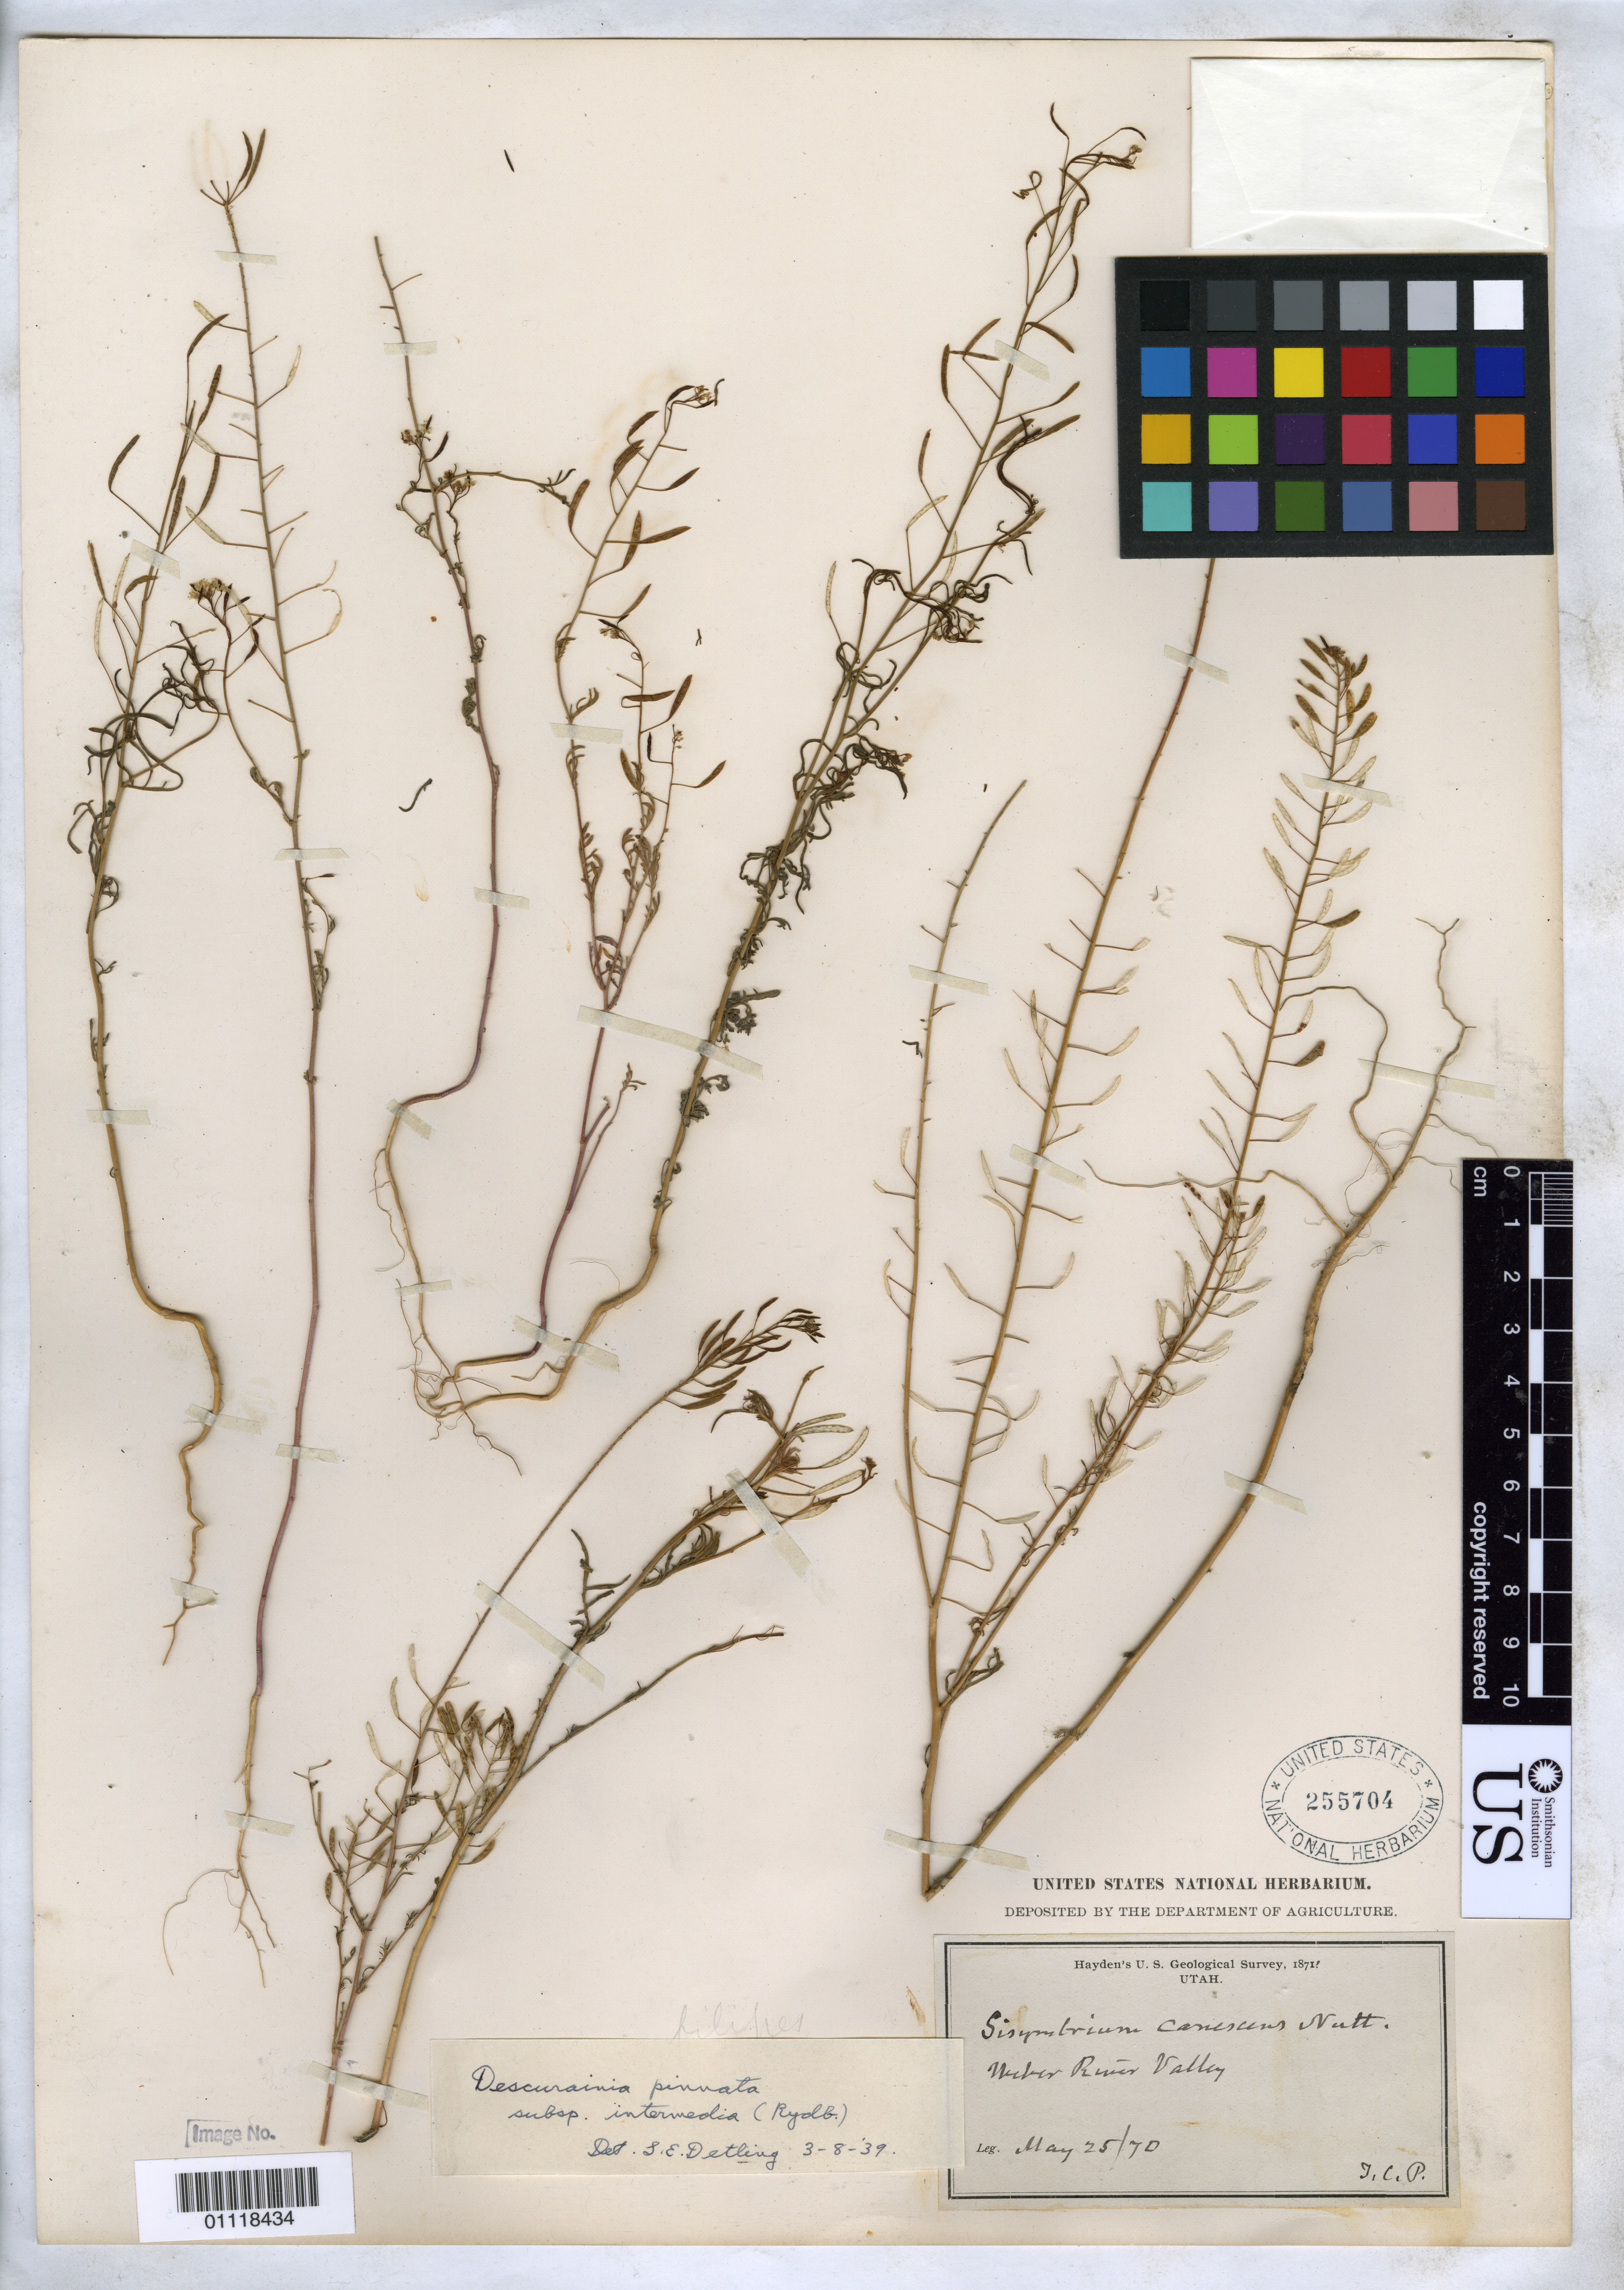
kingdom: Plantae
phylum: Tracheophyta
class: Magnoliopsida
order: Brassicales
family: Brassicaceae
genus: Descurainia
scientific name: Descurainia pinnata subsp. intermedia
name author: (Rydb.) Detling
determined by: Detling, L. E.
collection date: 1871-05-25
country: United States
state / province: Utah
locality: Weber River Valley.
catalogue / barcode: US 255704